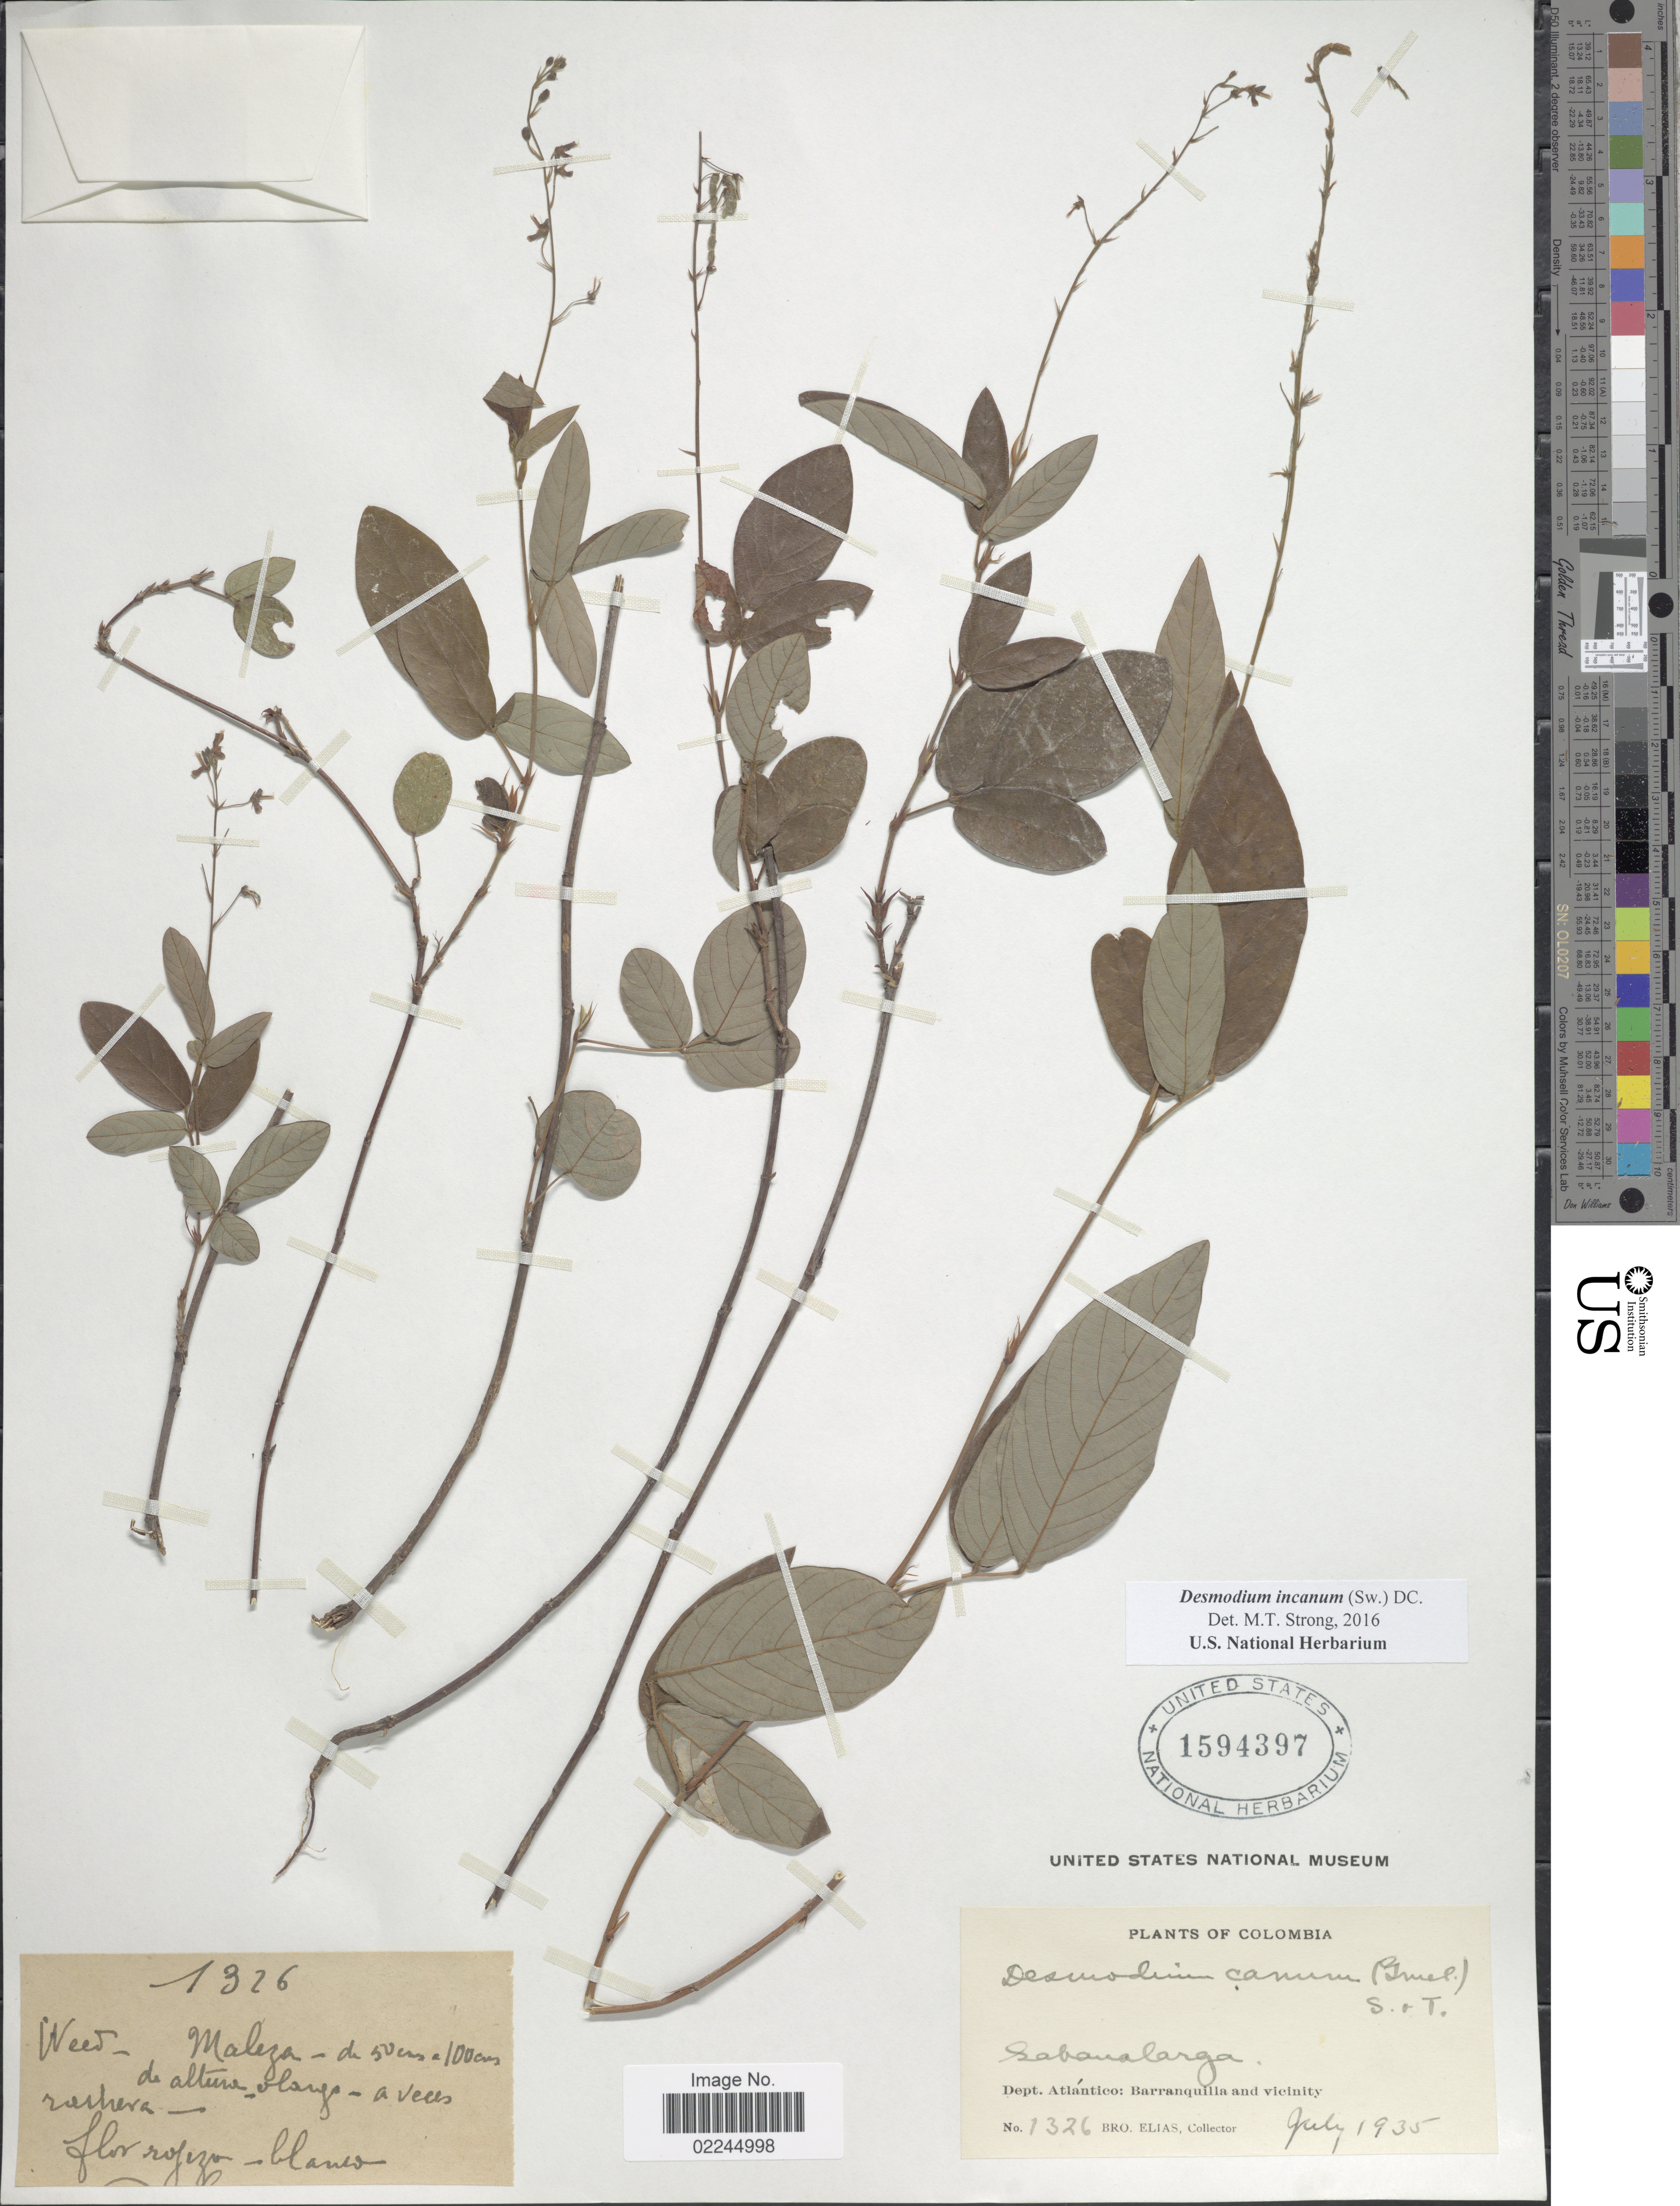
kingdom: Plantae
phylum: Tracheophyta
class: Magnoliopsida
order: Fabales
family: Fabaceae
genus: Desmodium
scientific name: Desmodium incanum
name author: (Sw.) DC.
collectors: Bro. Elias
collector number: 1326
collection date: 1935-07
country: Colombia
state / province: Atlántico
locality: Barranquilla and vicinity, Maleza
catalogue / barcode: US 1594397